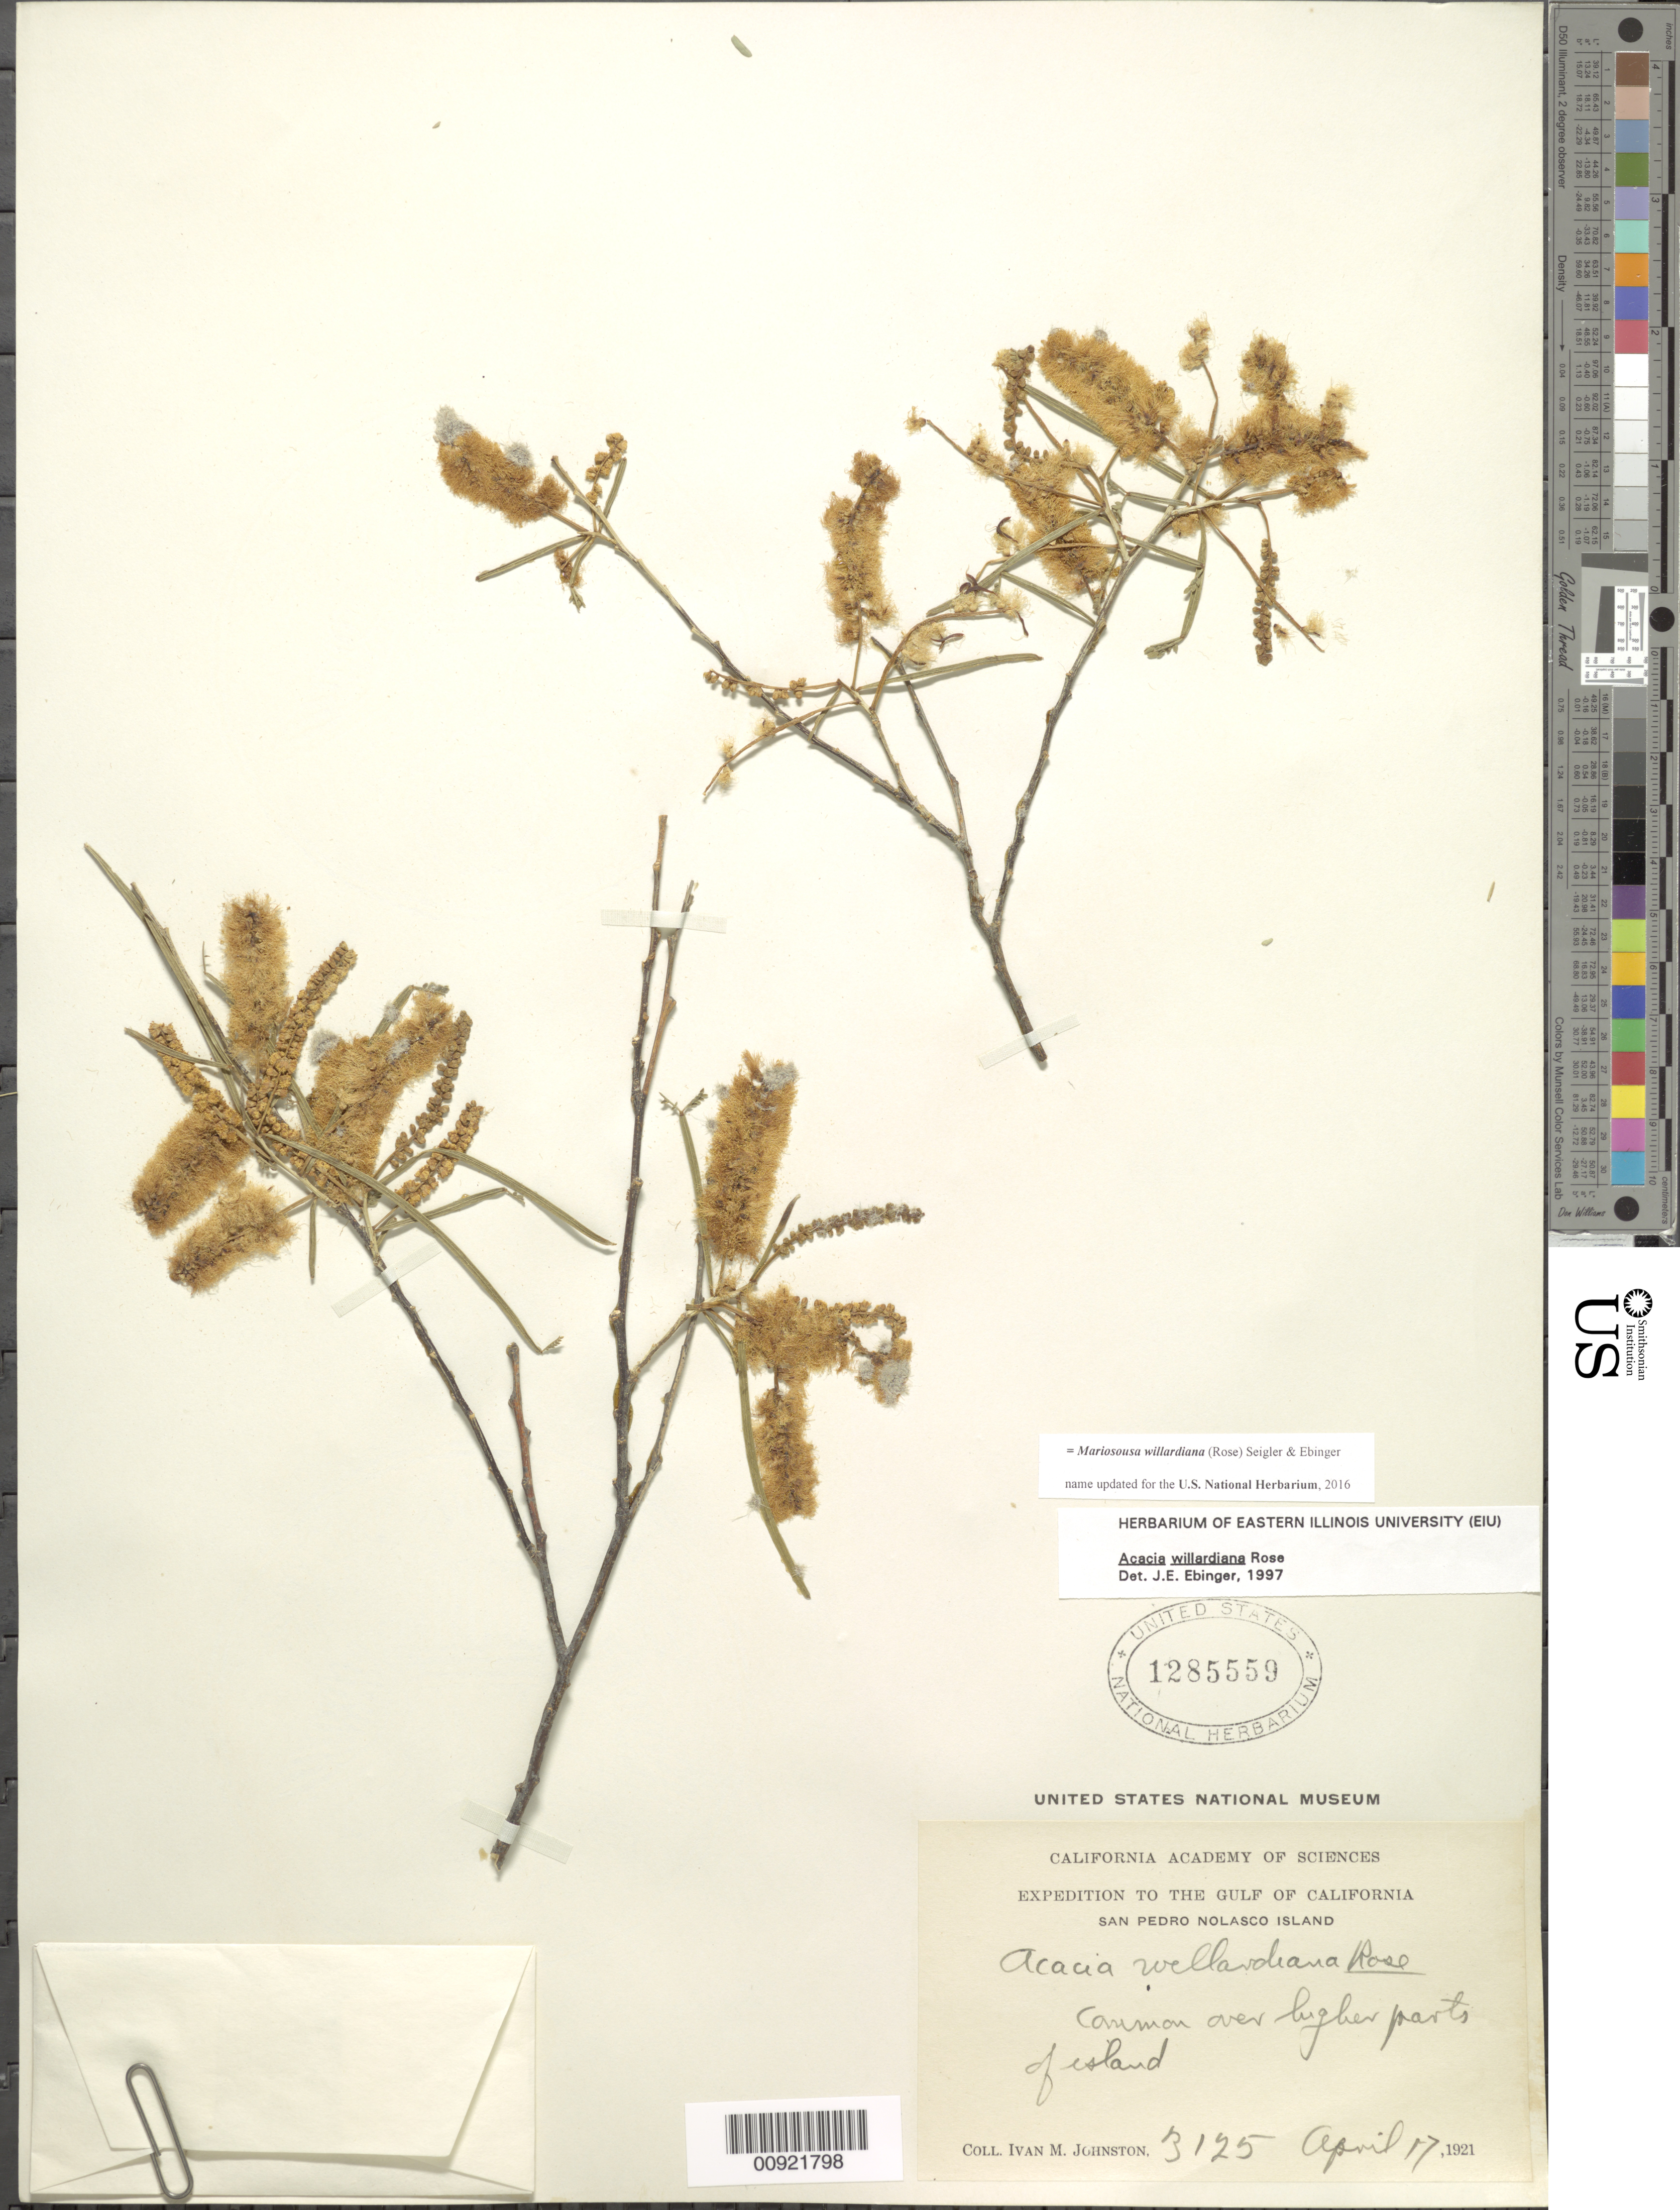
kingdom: Plantae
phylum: Tracheophyta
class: Magnoliopsida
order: Fabales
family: Fabaceae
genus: Mariosousa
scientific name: Mariosousa willardiana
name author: (Rose) Seigler & Ebinger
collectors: I.M. Johnston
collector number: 3125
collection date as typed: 17 Apr 1921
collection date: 1921-04-17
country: Mexico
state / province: Sonora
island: San Pedro Nolasco I.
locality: San Pedro Nolasco Island. Higher parts of island.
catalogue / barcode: US 1285559